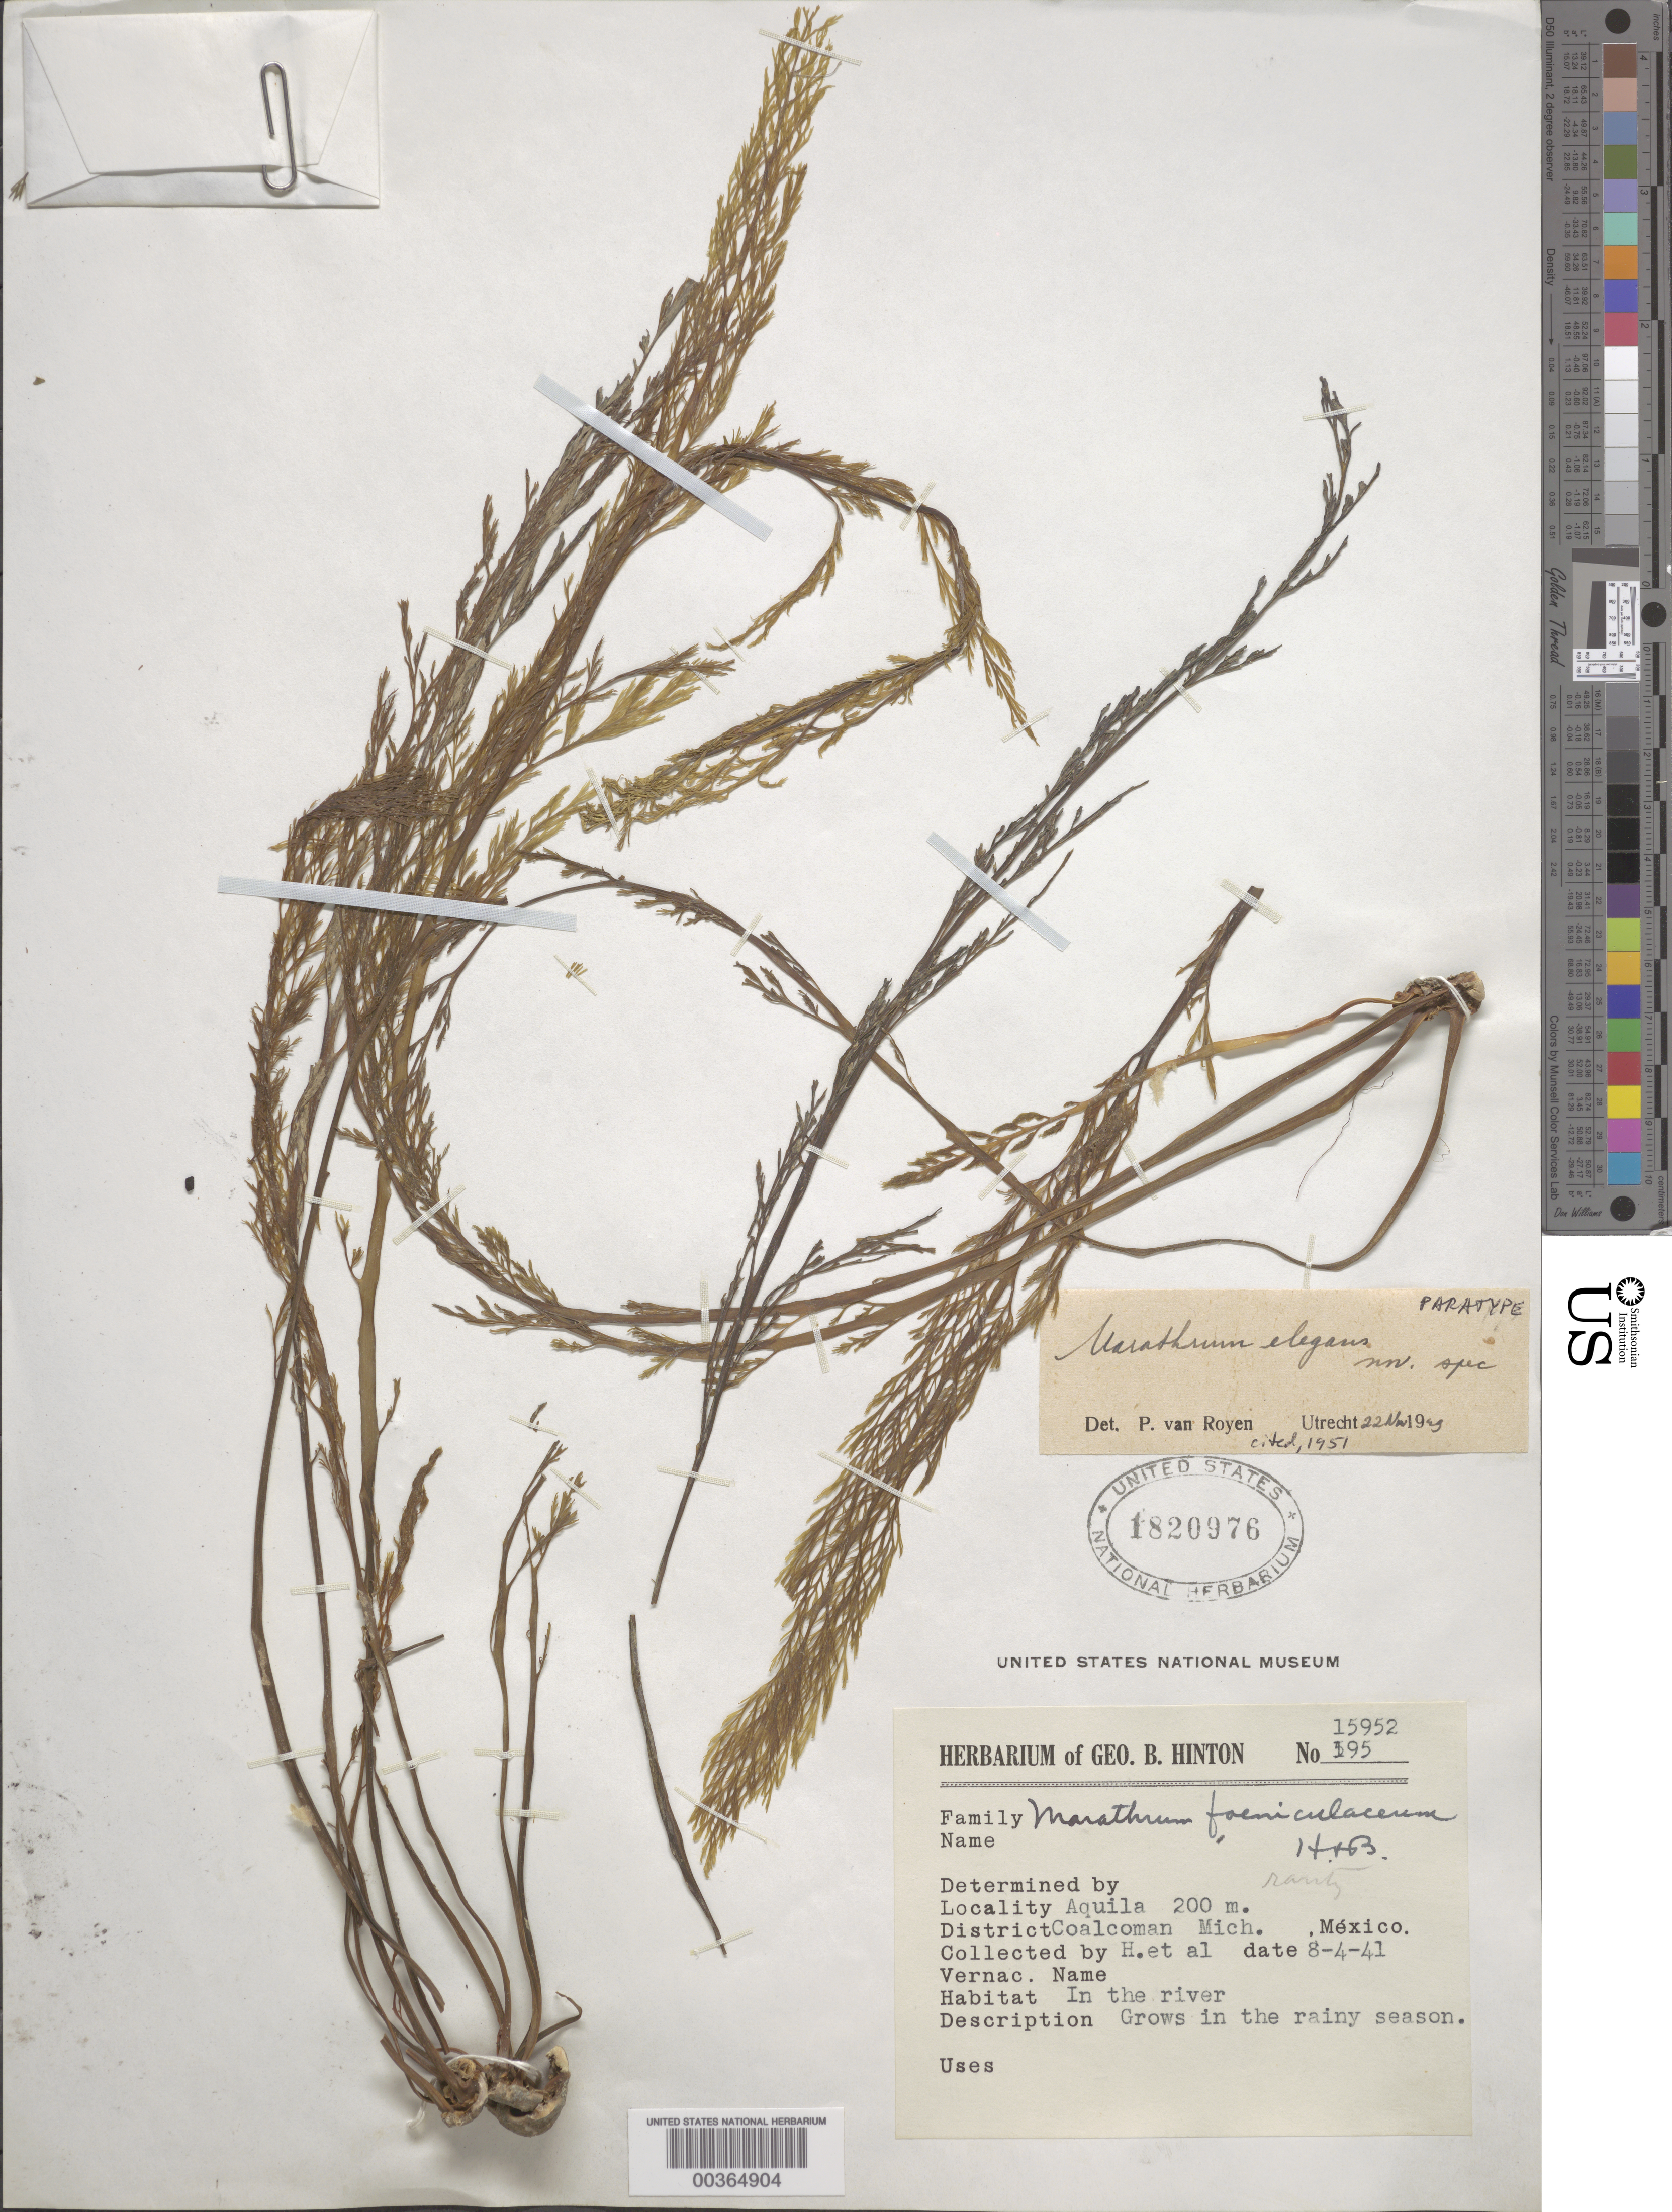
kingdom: Plantae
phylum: Tracheophyta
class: Magnoliopsida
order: Malpighiales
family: Podostemaceae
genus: Marathrum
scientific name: Marathrum elegans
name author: P. Royen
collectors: G. B. Hinton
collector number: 15952 ?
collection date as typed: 08 Apr 1941 or 04 Aug 1941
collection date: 1941-04-08 or 1941-08-04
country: Mexico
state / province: Michoacán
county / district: Coalcomán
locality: Coalcomán Dist., Aquila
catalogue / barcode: US 1820976